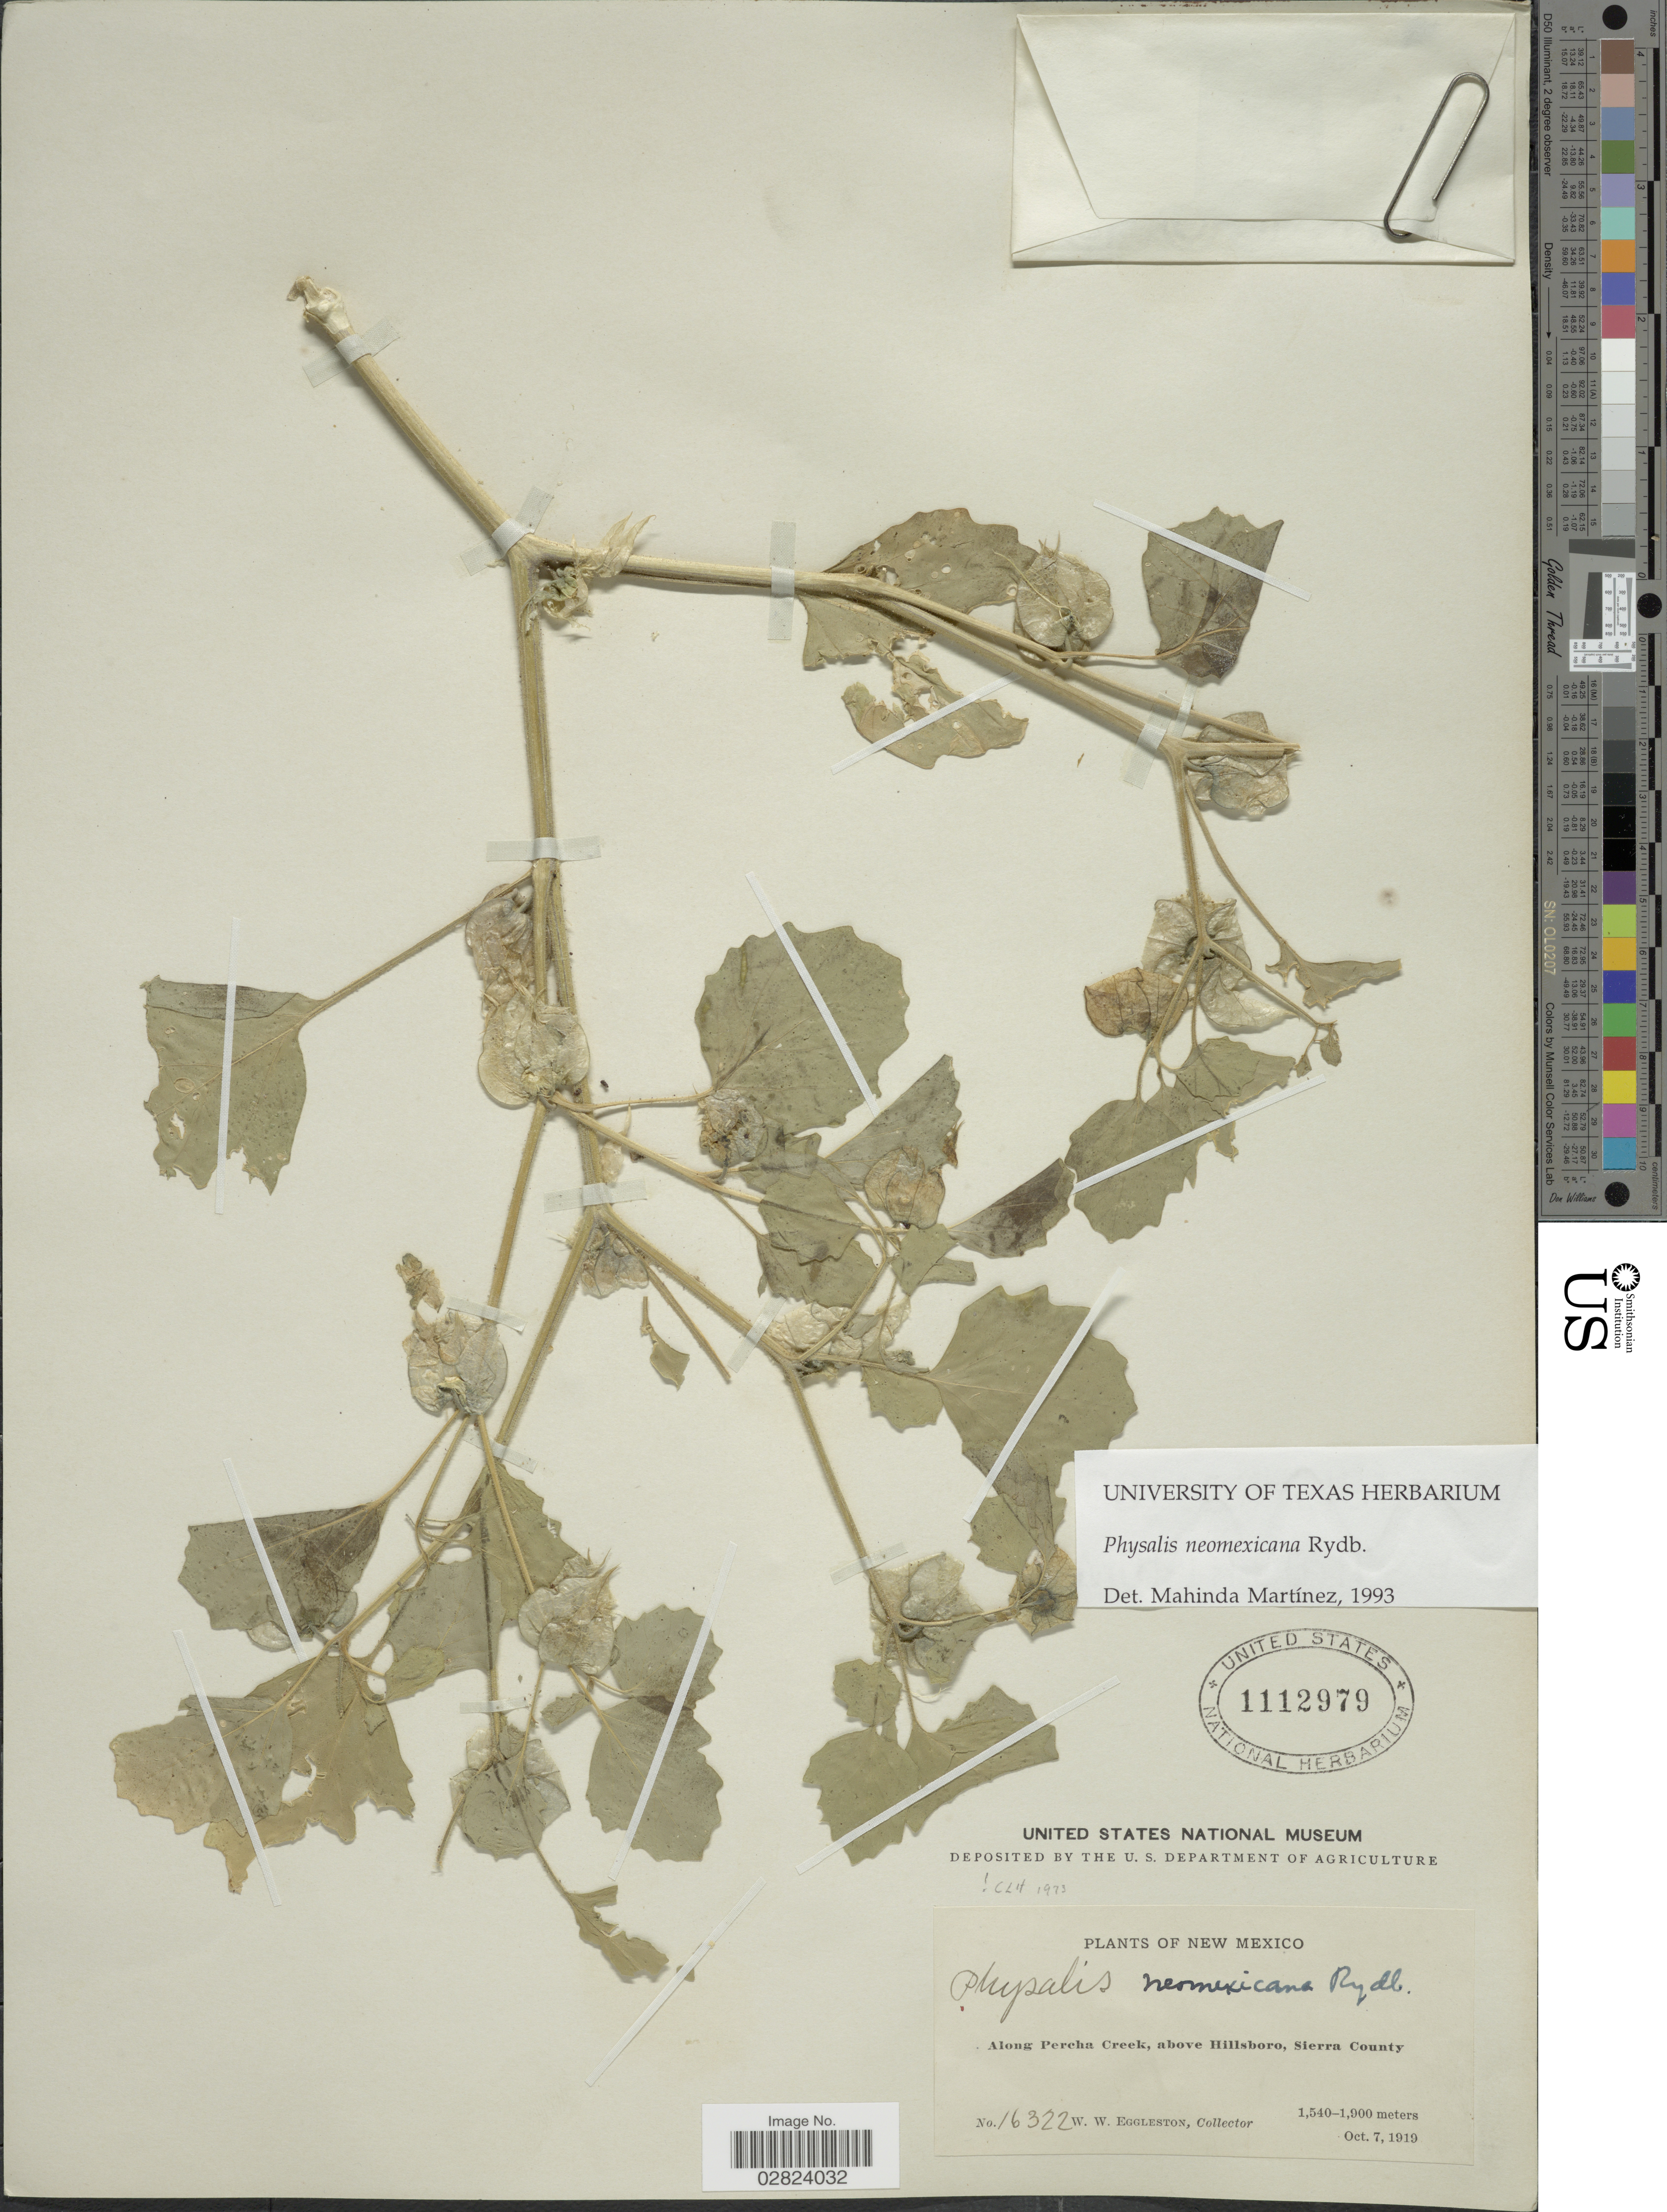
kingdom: Plantae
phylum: Tracheophyta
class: Magnoliopsida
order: Solanales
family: Solanaceae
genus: Physalis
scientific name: Physalis neomexicana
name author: Rydb.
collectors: W. W. Eggleston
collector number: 16322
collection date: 1919-10-07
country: United States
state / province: New Mexico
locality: Along Percha Creek, above Hillsboro, Sierra County.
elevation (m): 1540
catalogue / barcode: US 1112979